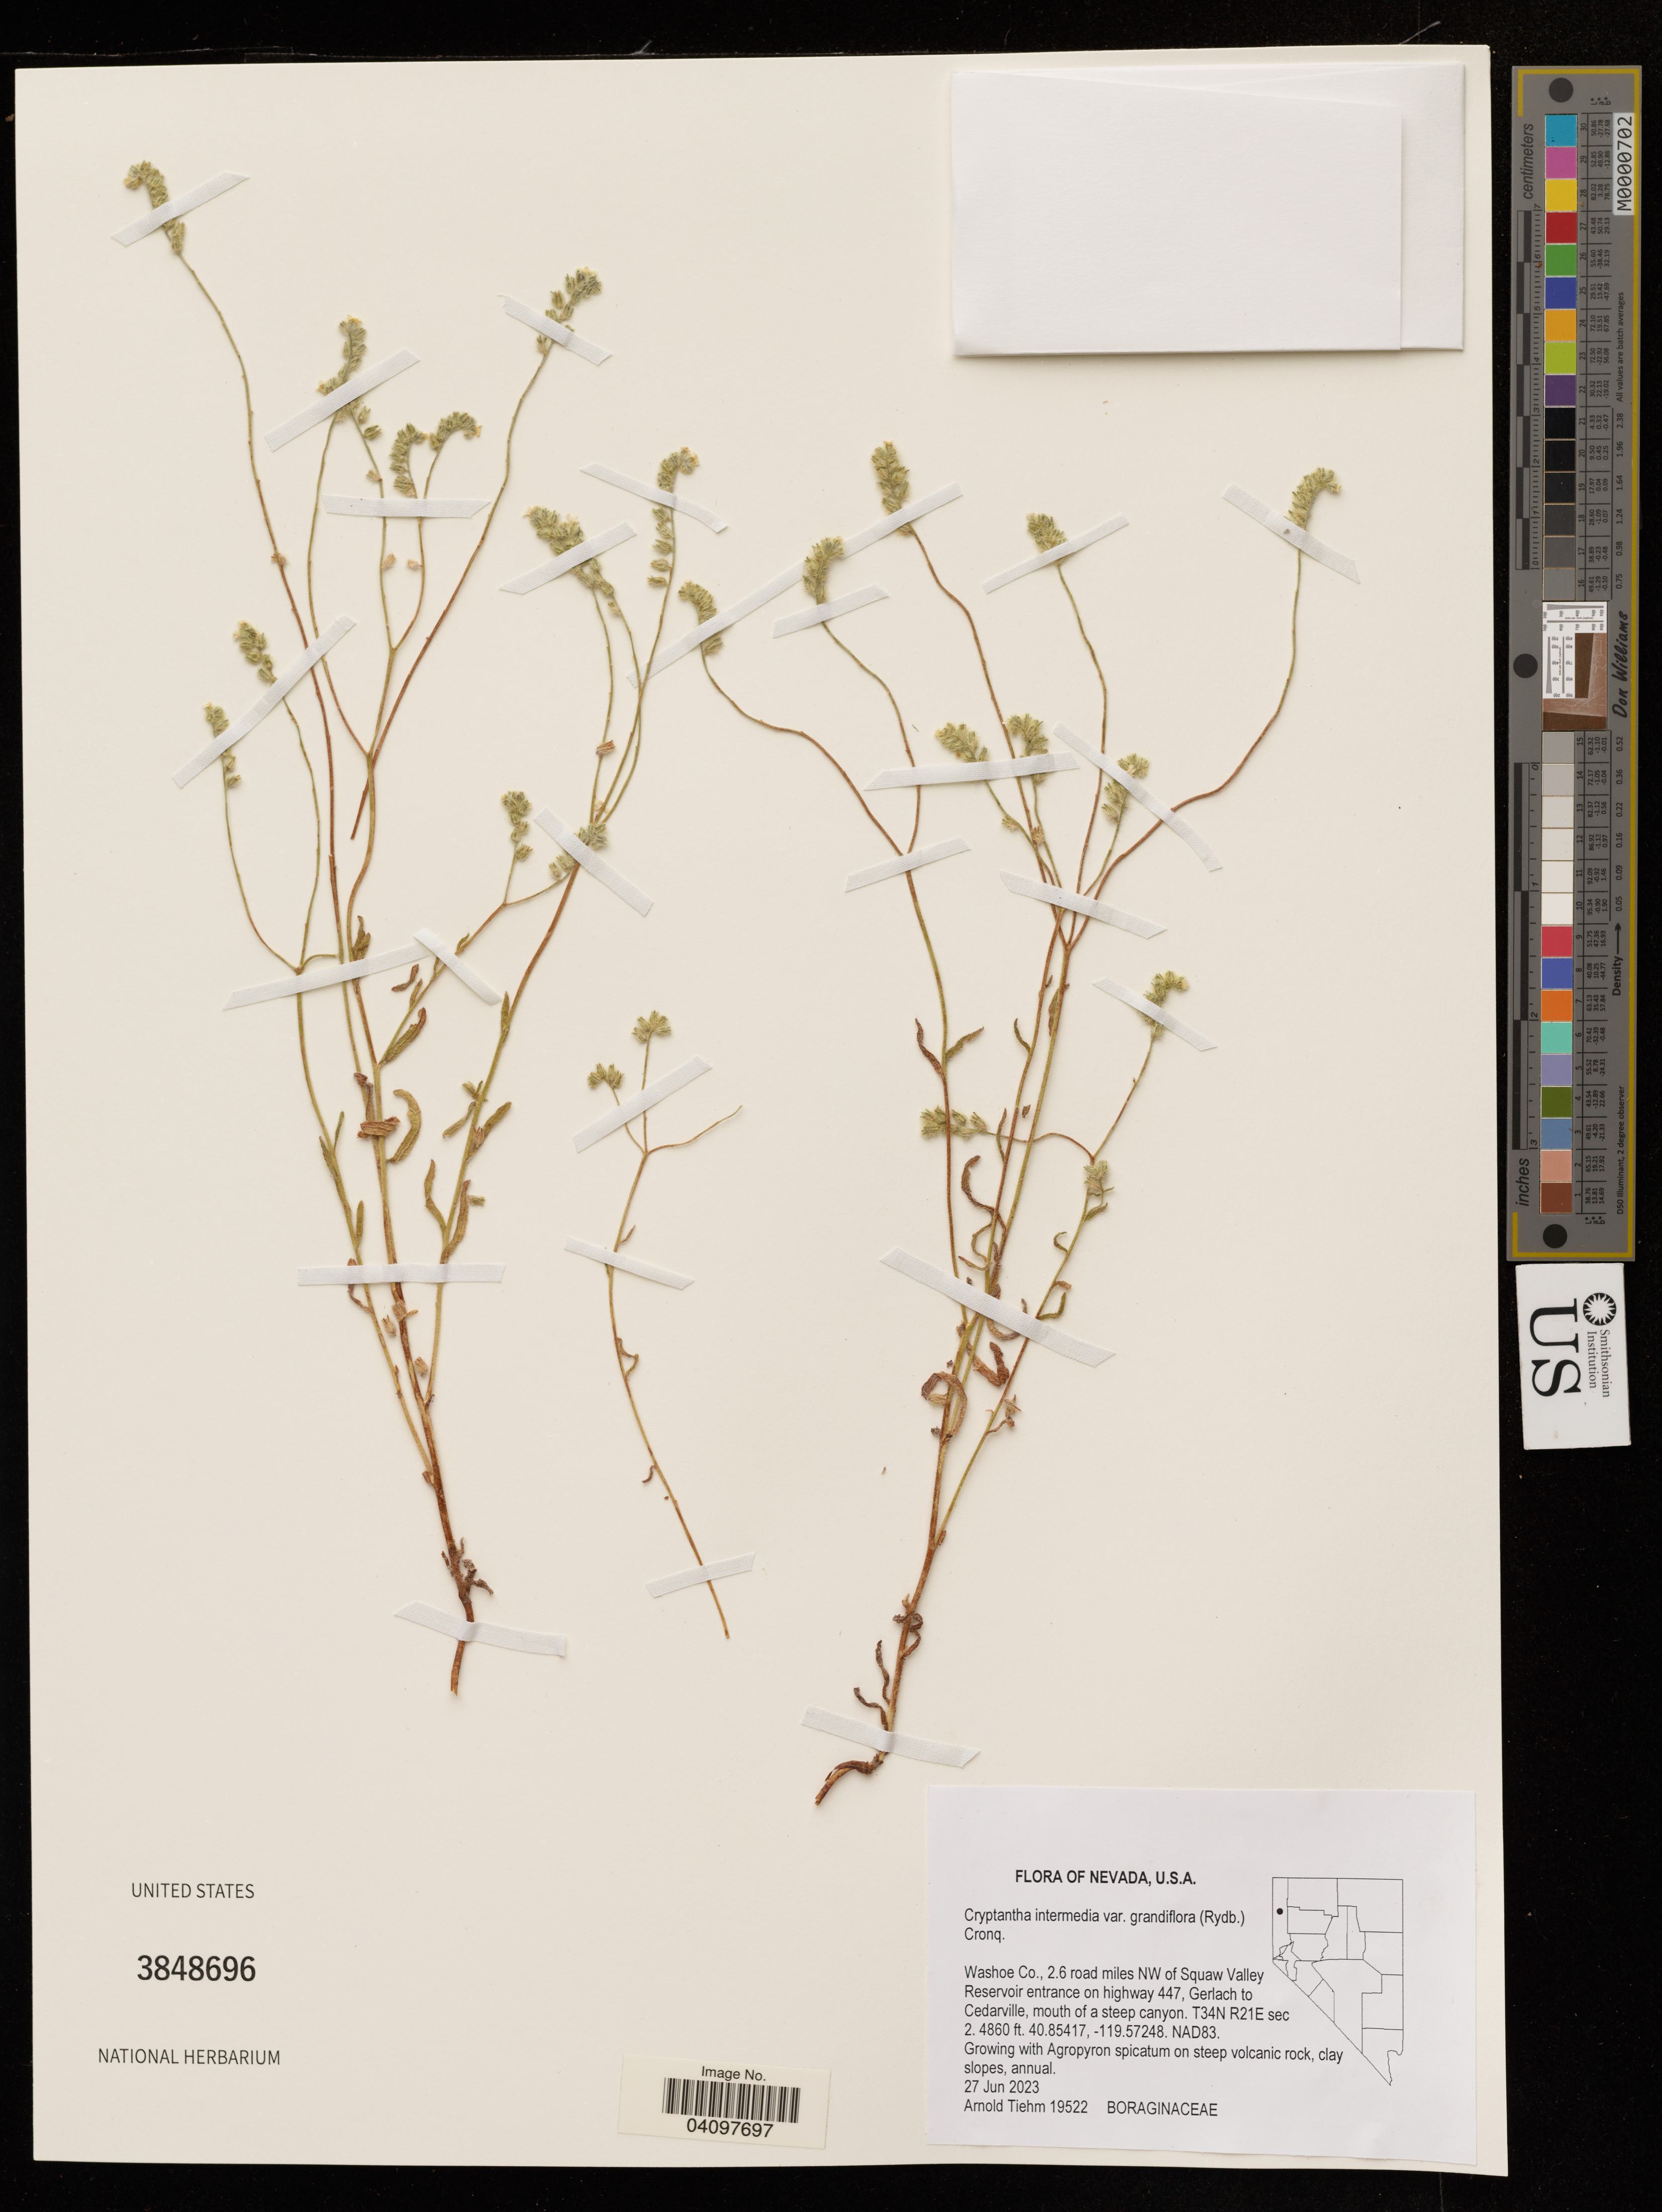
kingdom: Plantae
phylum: Tracheophyta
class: Magnoliopsida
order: Boraginales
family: Boraginaceae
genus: Cryptantha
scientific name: Cryptantha intermedia var. grandiflora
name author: (A. Gray) Greene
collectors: J. Nachlinger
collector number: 19522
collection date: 2023-06-27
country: United States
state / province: Nevada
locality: Washoe Co., 2.6 road miles NW of Squaw Valley Reservoir entrance on highway 447, Gerlach to Cedarville, mouth of a steep canyon. T34N R21E sec 2. NAD83.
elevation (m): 1481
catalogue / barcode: US 3848696